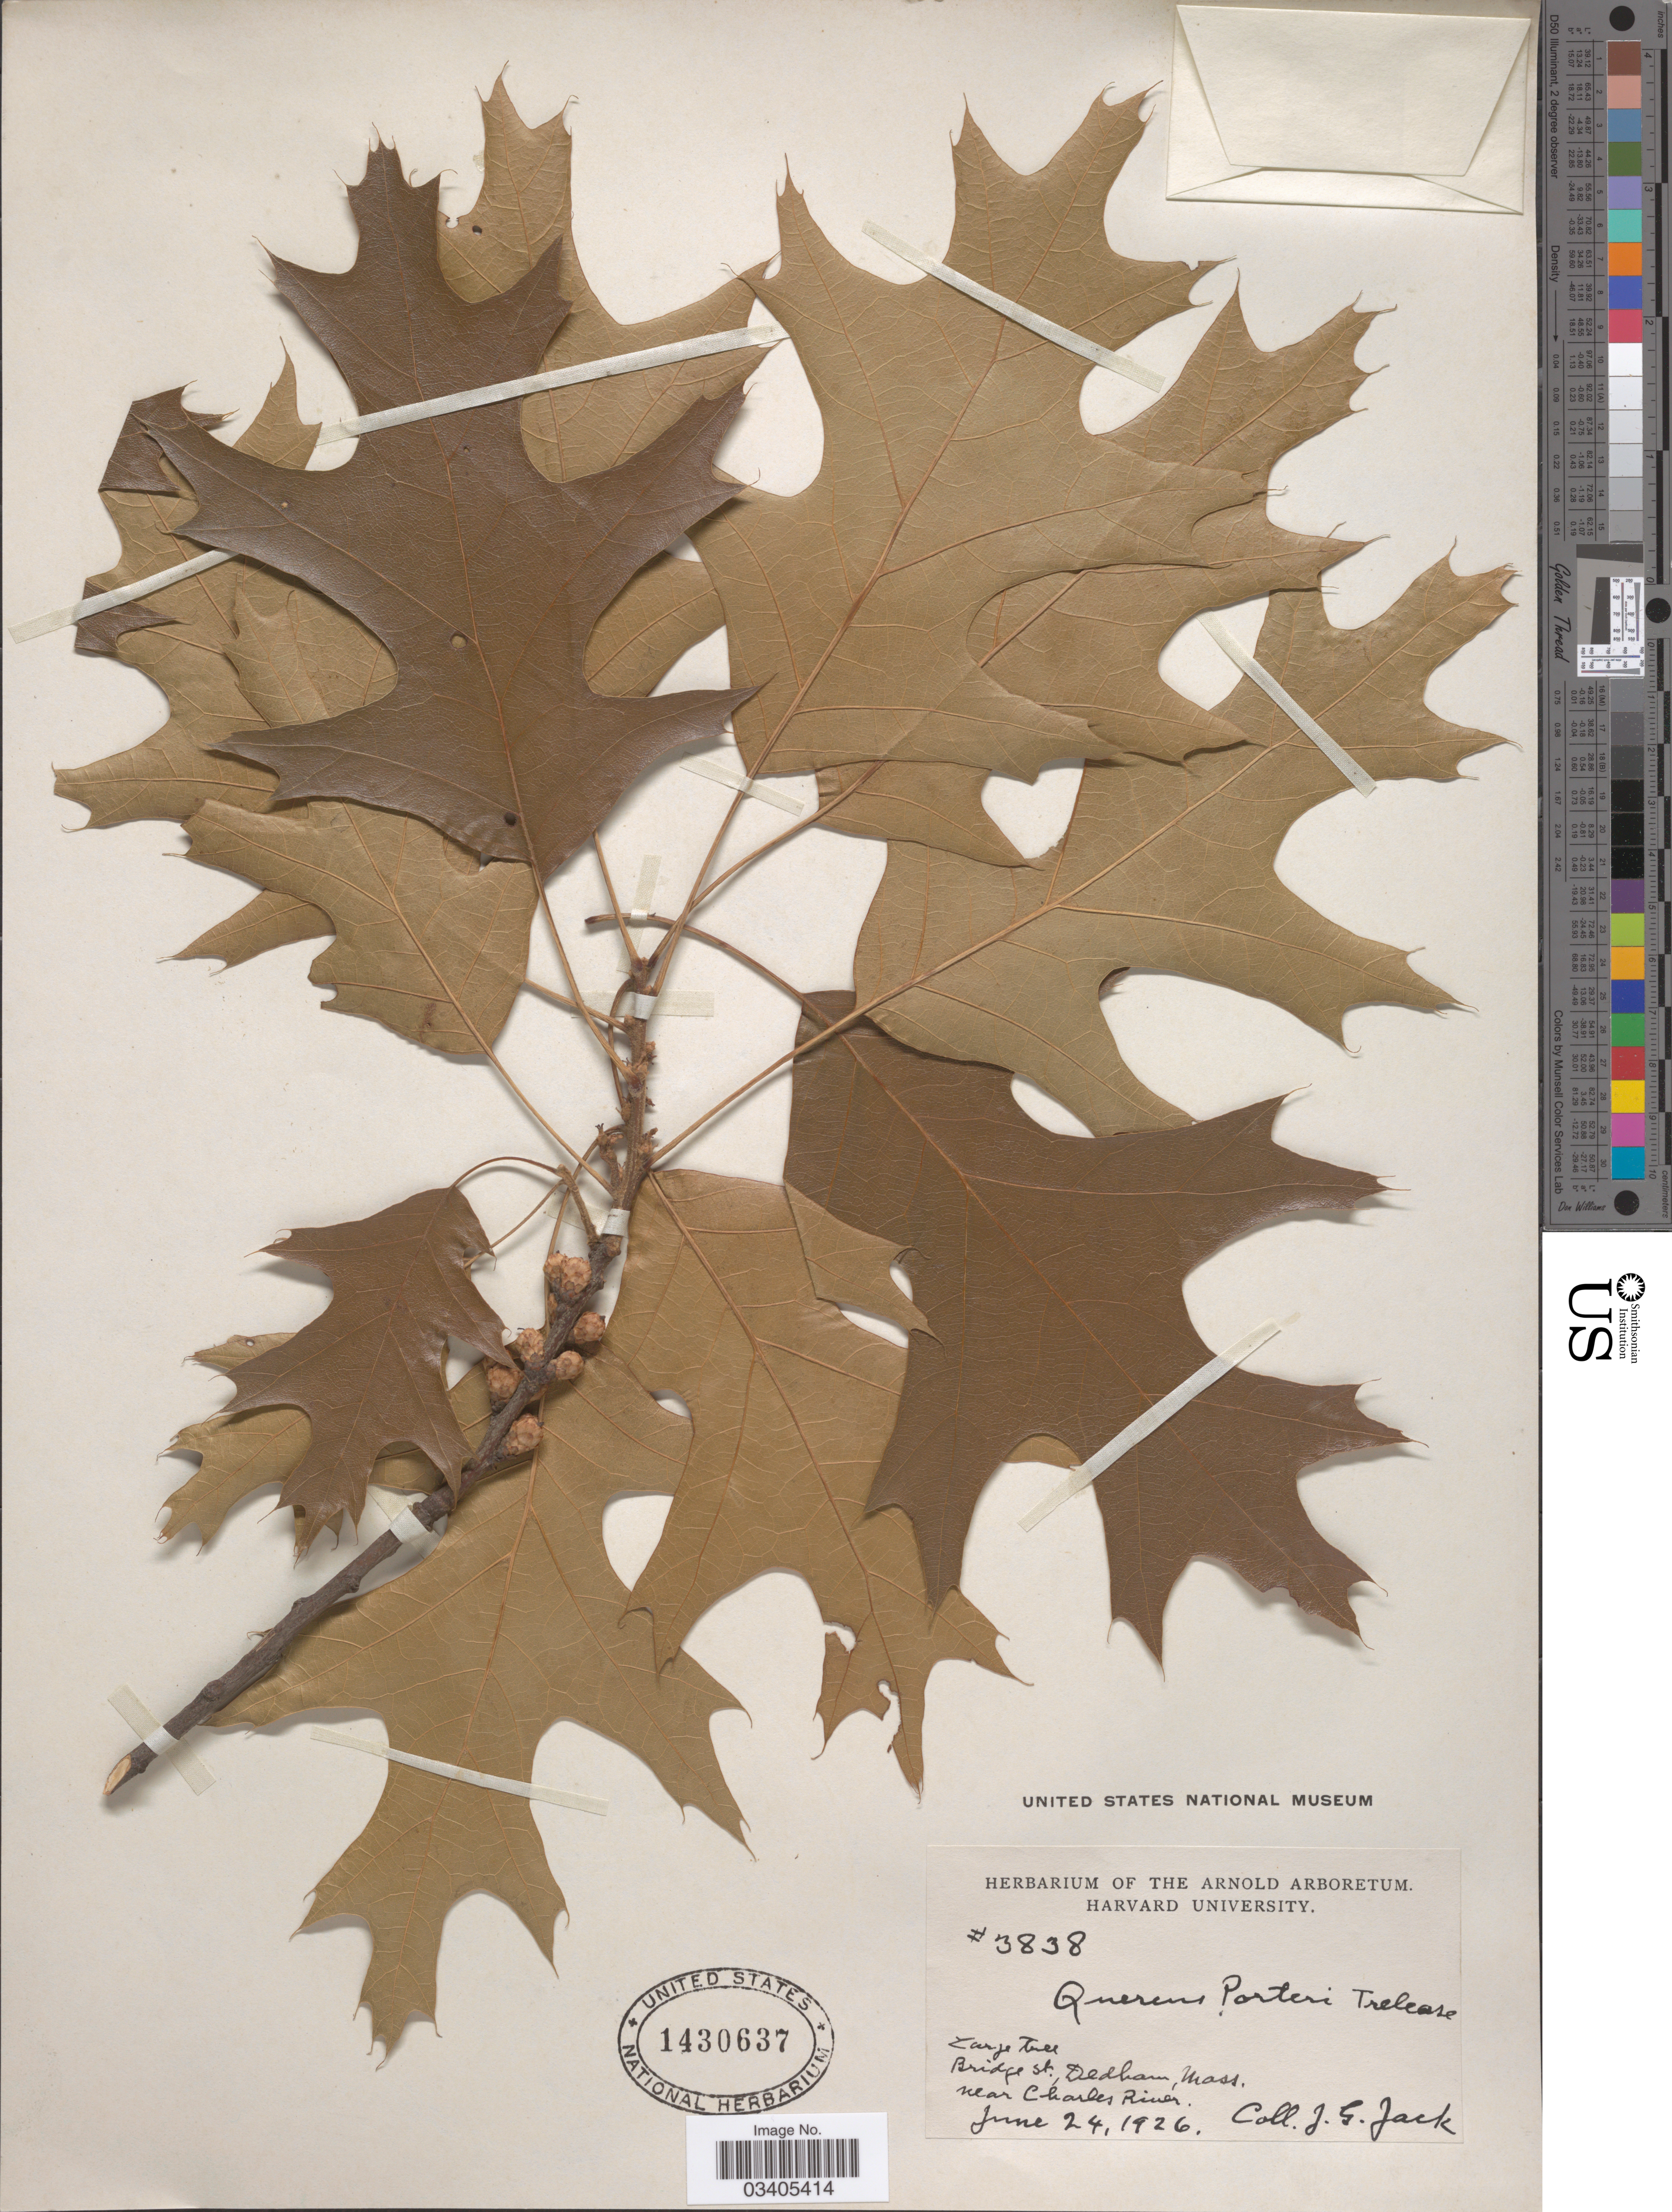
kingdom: Plantae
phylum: Tracheophyta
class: Magnoliopsida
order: Fagales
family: Fagaceae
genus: Quercus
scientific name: Quercus x hawkinsiae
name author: Sudw.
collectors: J. G. Jack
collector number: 3838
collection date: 1926-06-24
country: United States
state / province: Massachusetts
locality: Bridge St., Dedham near Charles River.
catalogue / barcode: US 1430637